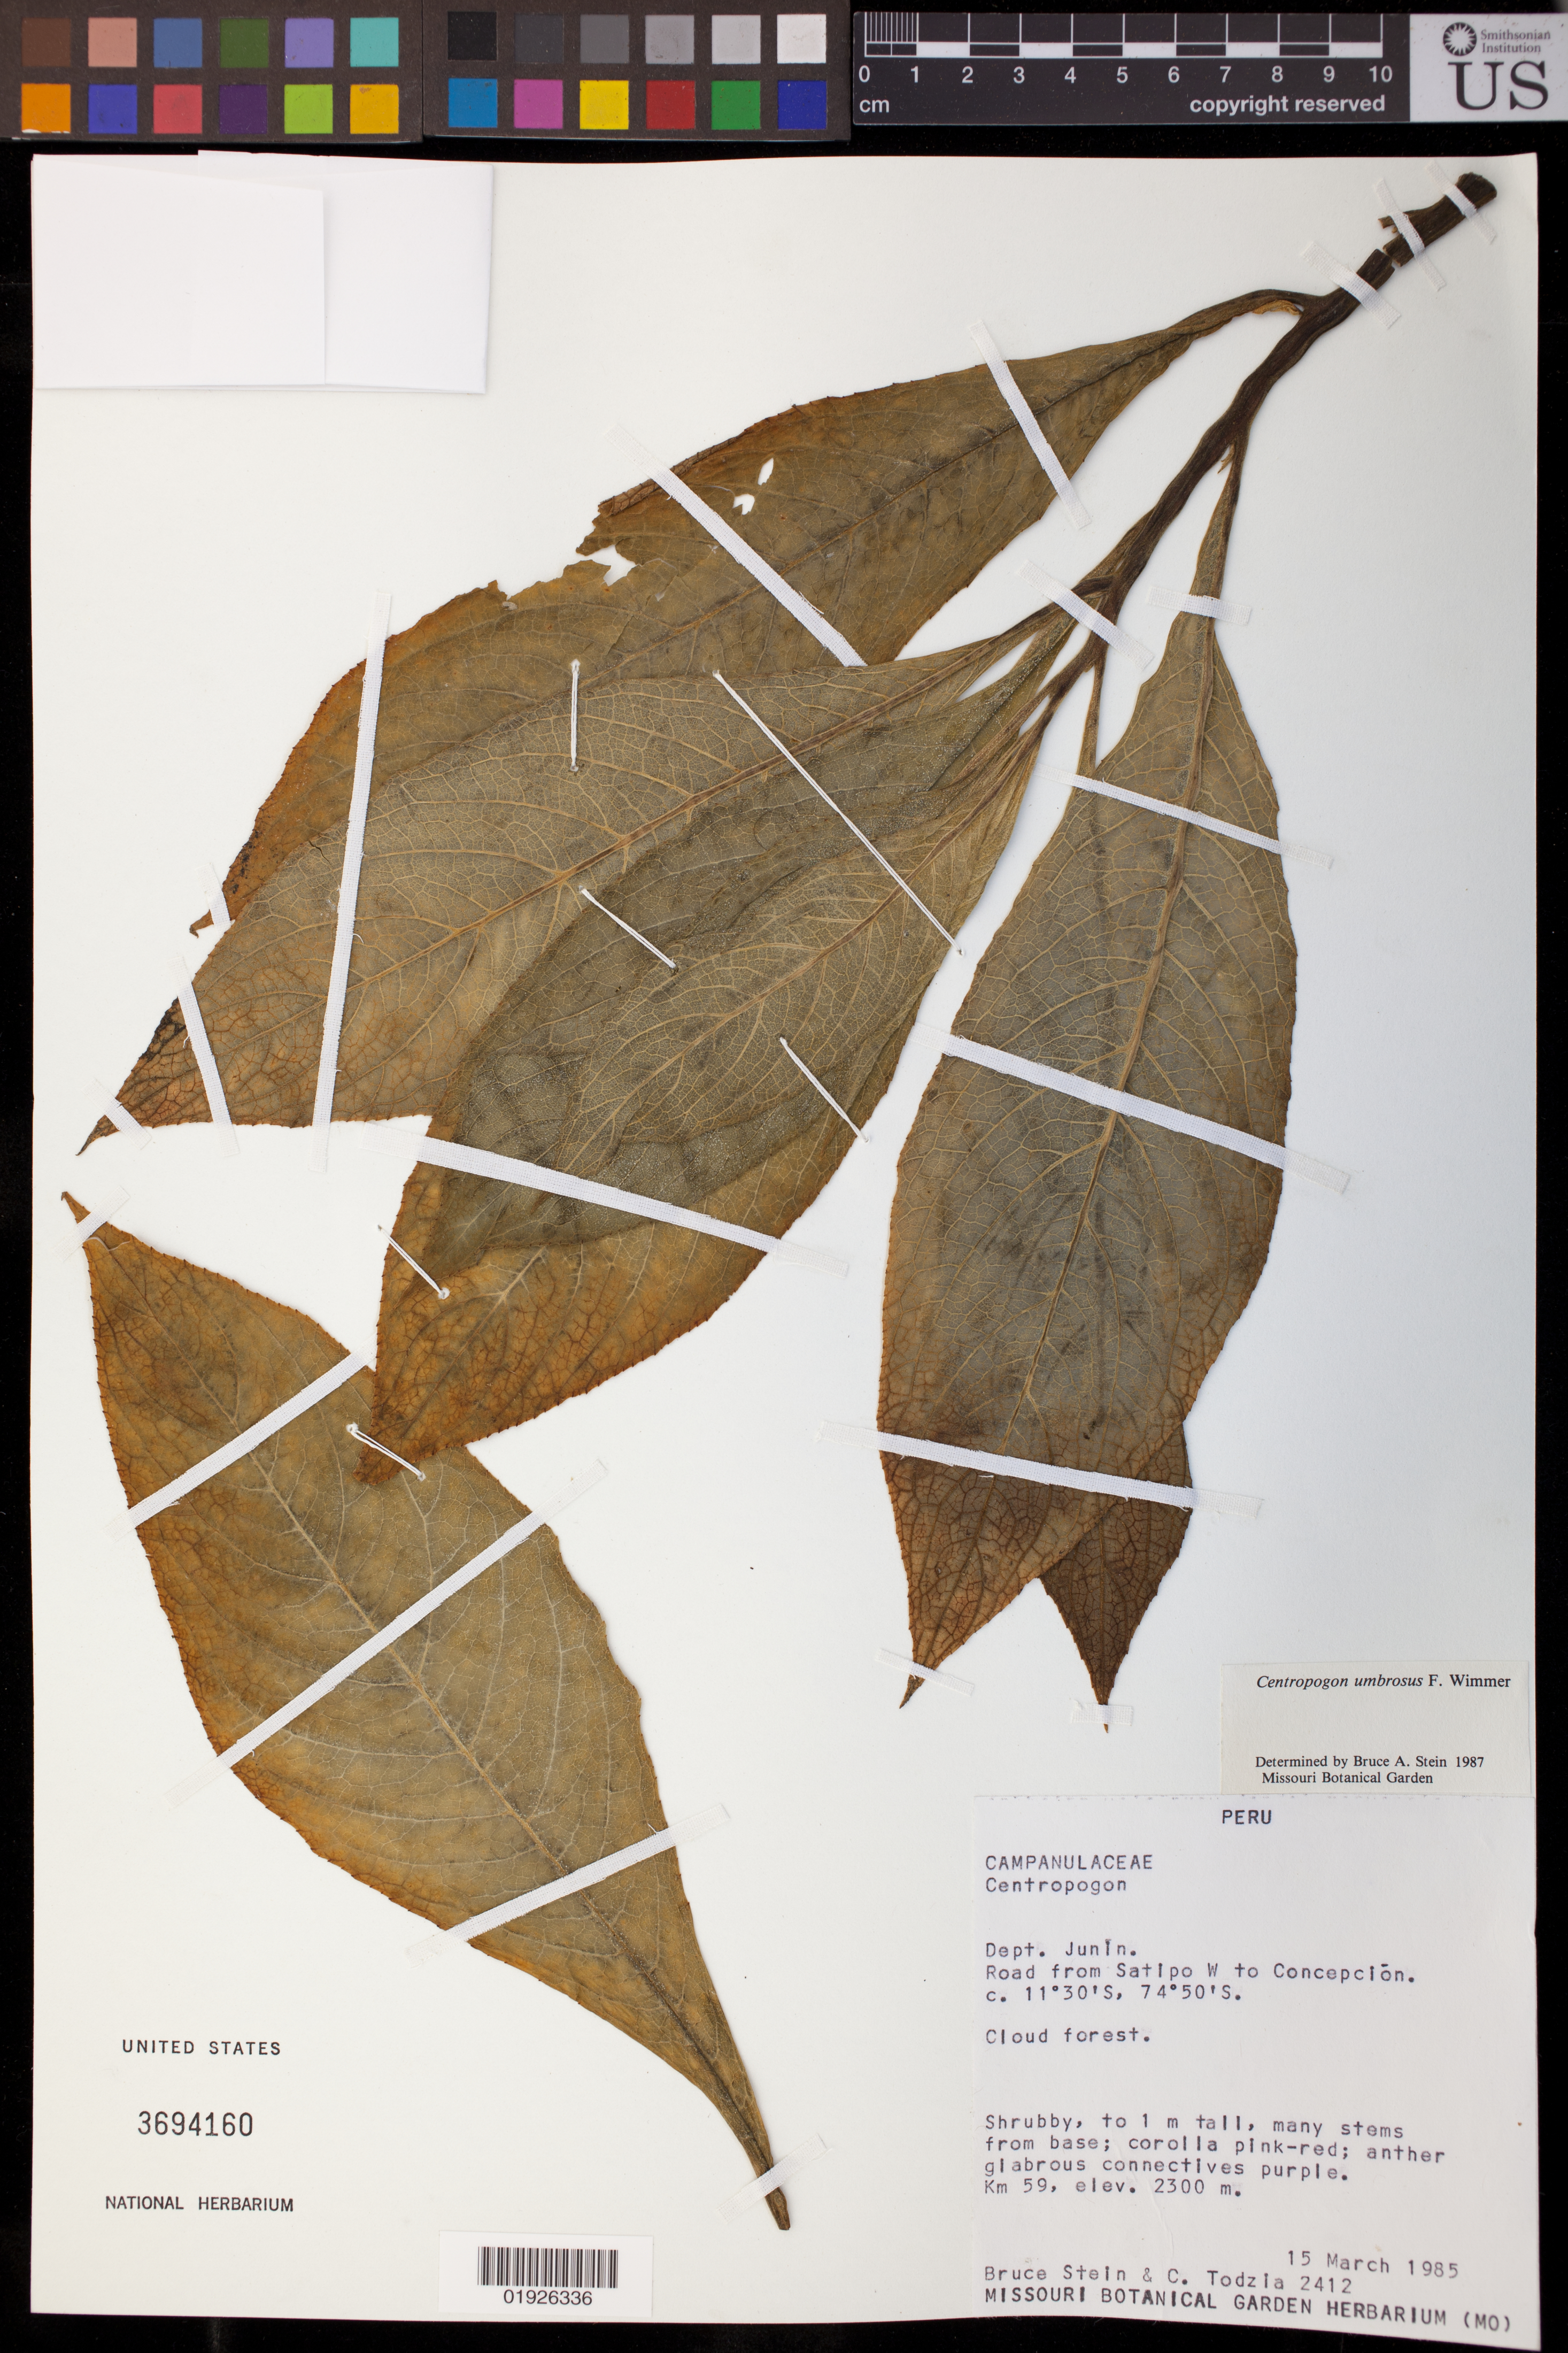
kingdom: Plantae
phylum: Tracheophyta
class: Magnoliopsida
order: Asterales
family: Campanulaceae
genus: Centropogon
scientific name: Centropogon umbrosus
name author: E. Wimm.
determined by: Stein, B. A., Senior Director, Climate Adaptation and Resilience, National Wildlife Federation (UNITED STATES)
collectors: B. A. Stein & C. A. Todzia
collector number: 2412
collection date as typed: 15 March 1985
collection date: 1985-03-15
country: Peru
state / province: Junín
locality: Road from Satipo W to Concepcion. Km 59.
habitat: Cloud forest.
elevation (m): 2300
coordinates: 11 30 S, 74 50 W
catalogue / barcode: US 3694160